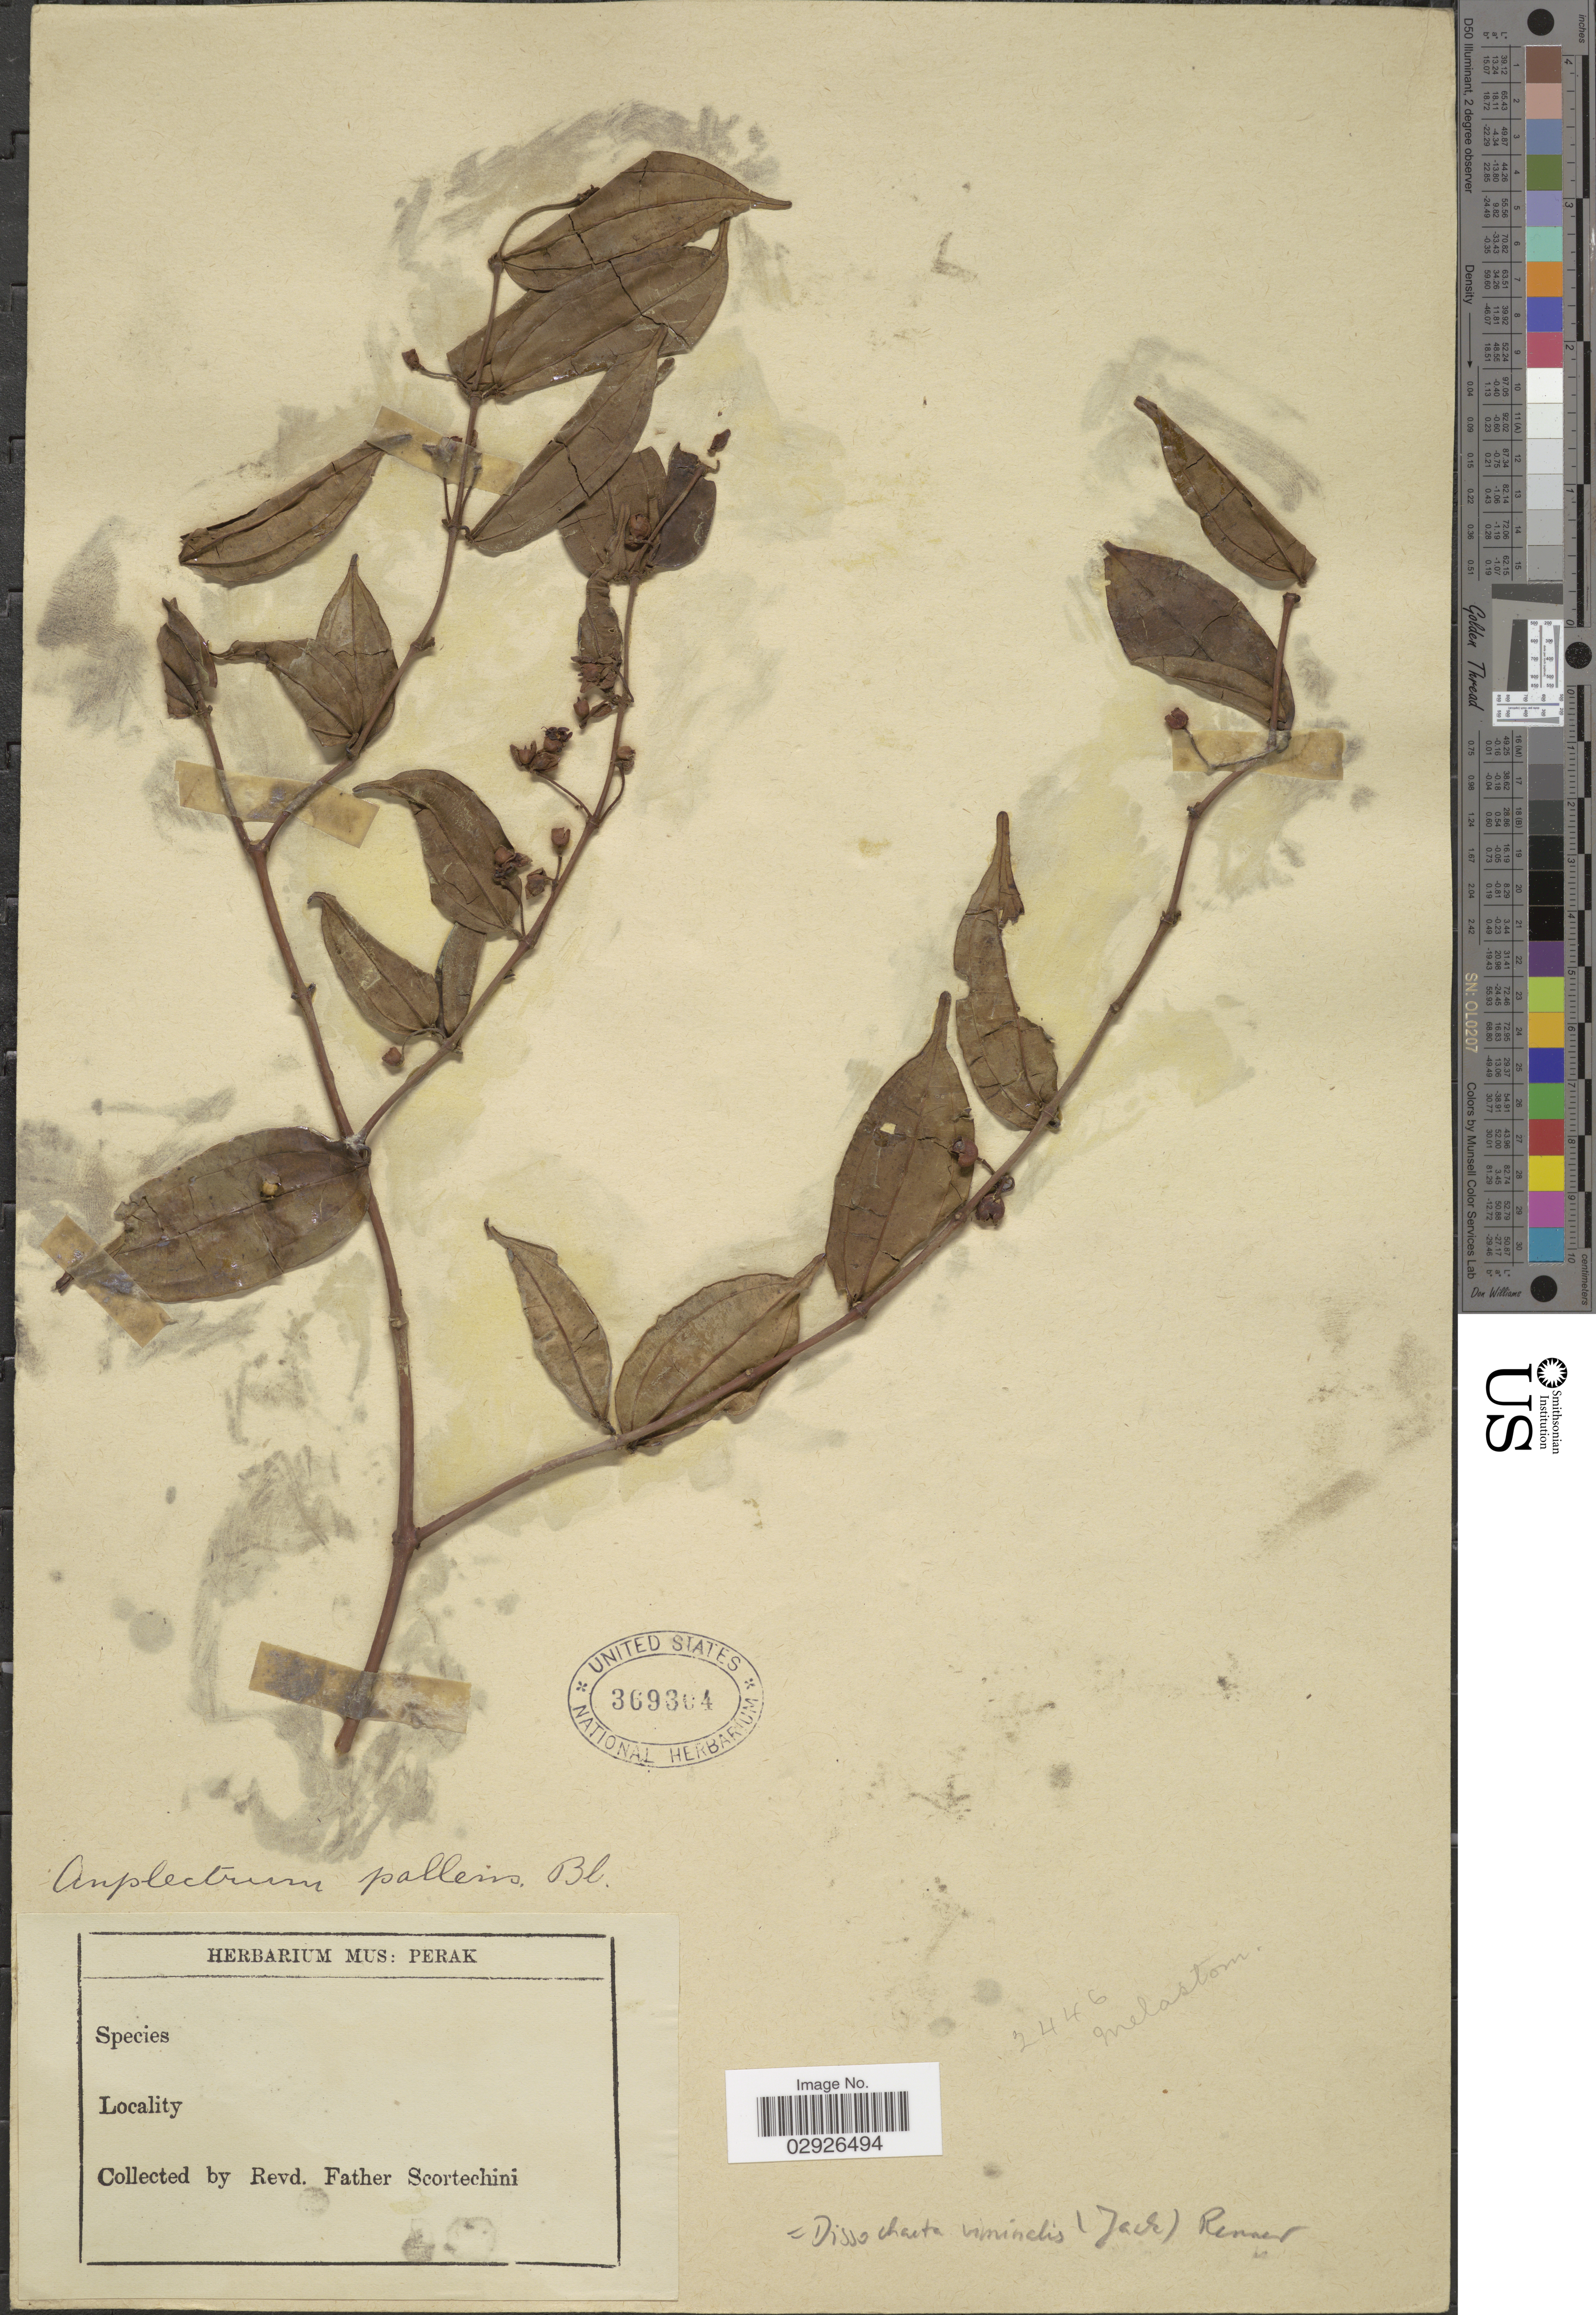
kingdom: Plantae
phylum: Tracheophyta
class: Magnoliopsida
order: Myrtales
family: Melastomataceae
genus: Dissochaeta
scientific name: Dissochaeta viminalis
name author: Clausing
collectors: Fr. Scortechini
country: Malaysia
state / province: Perak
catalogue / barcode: US 369304